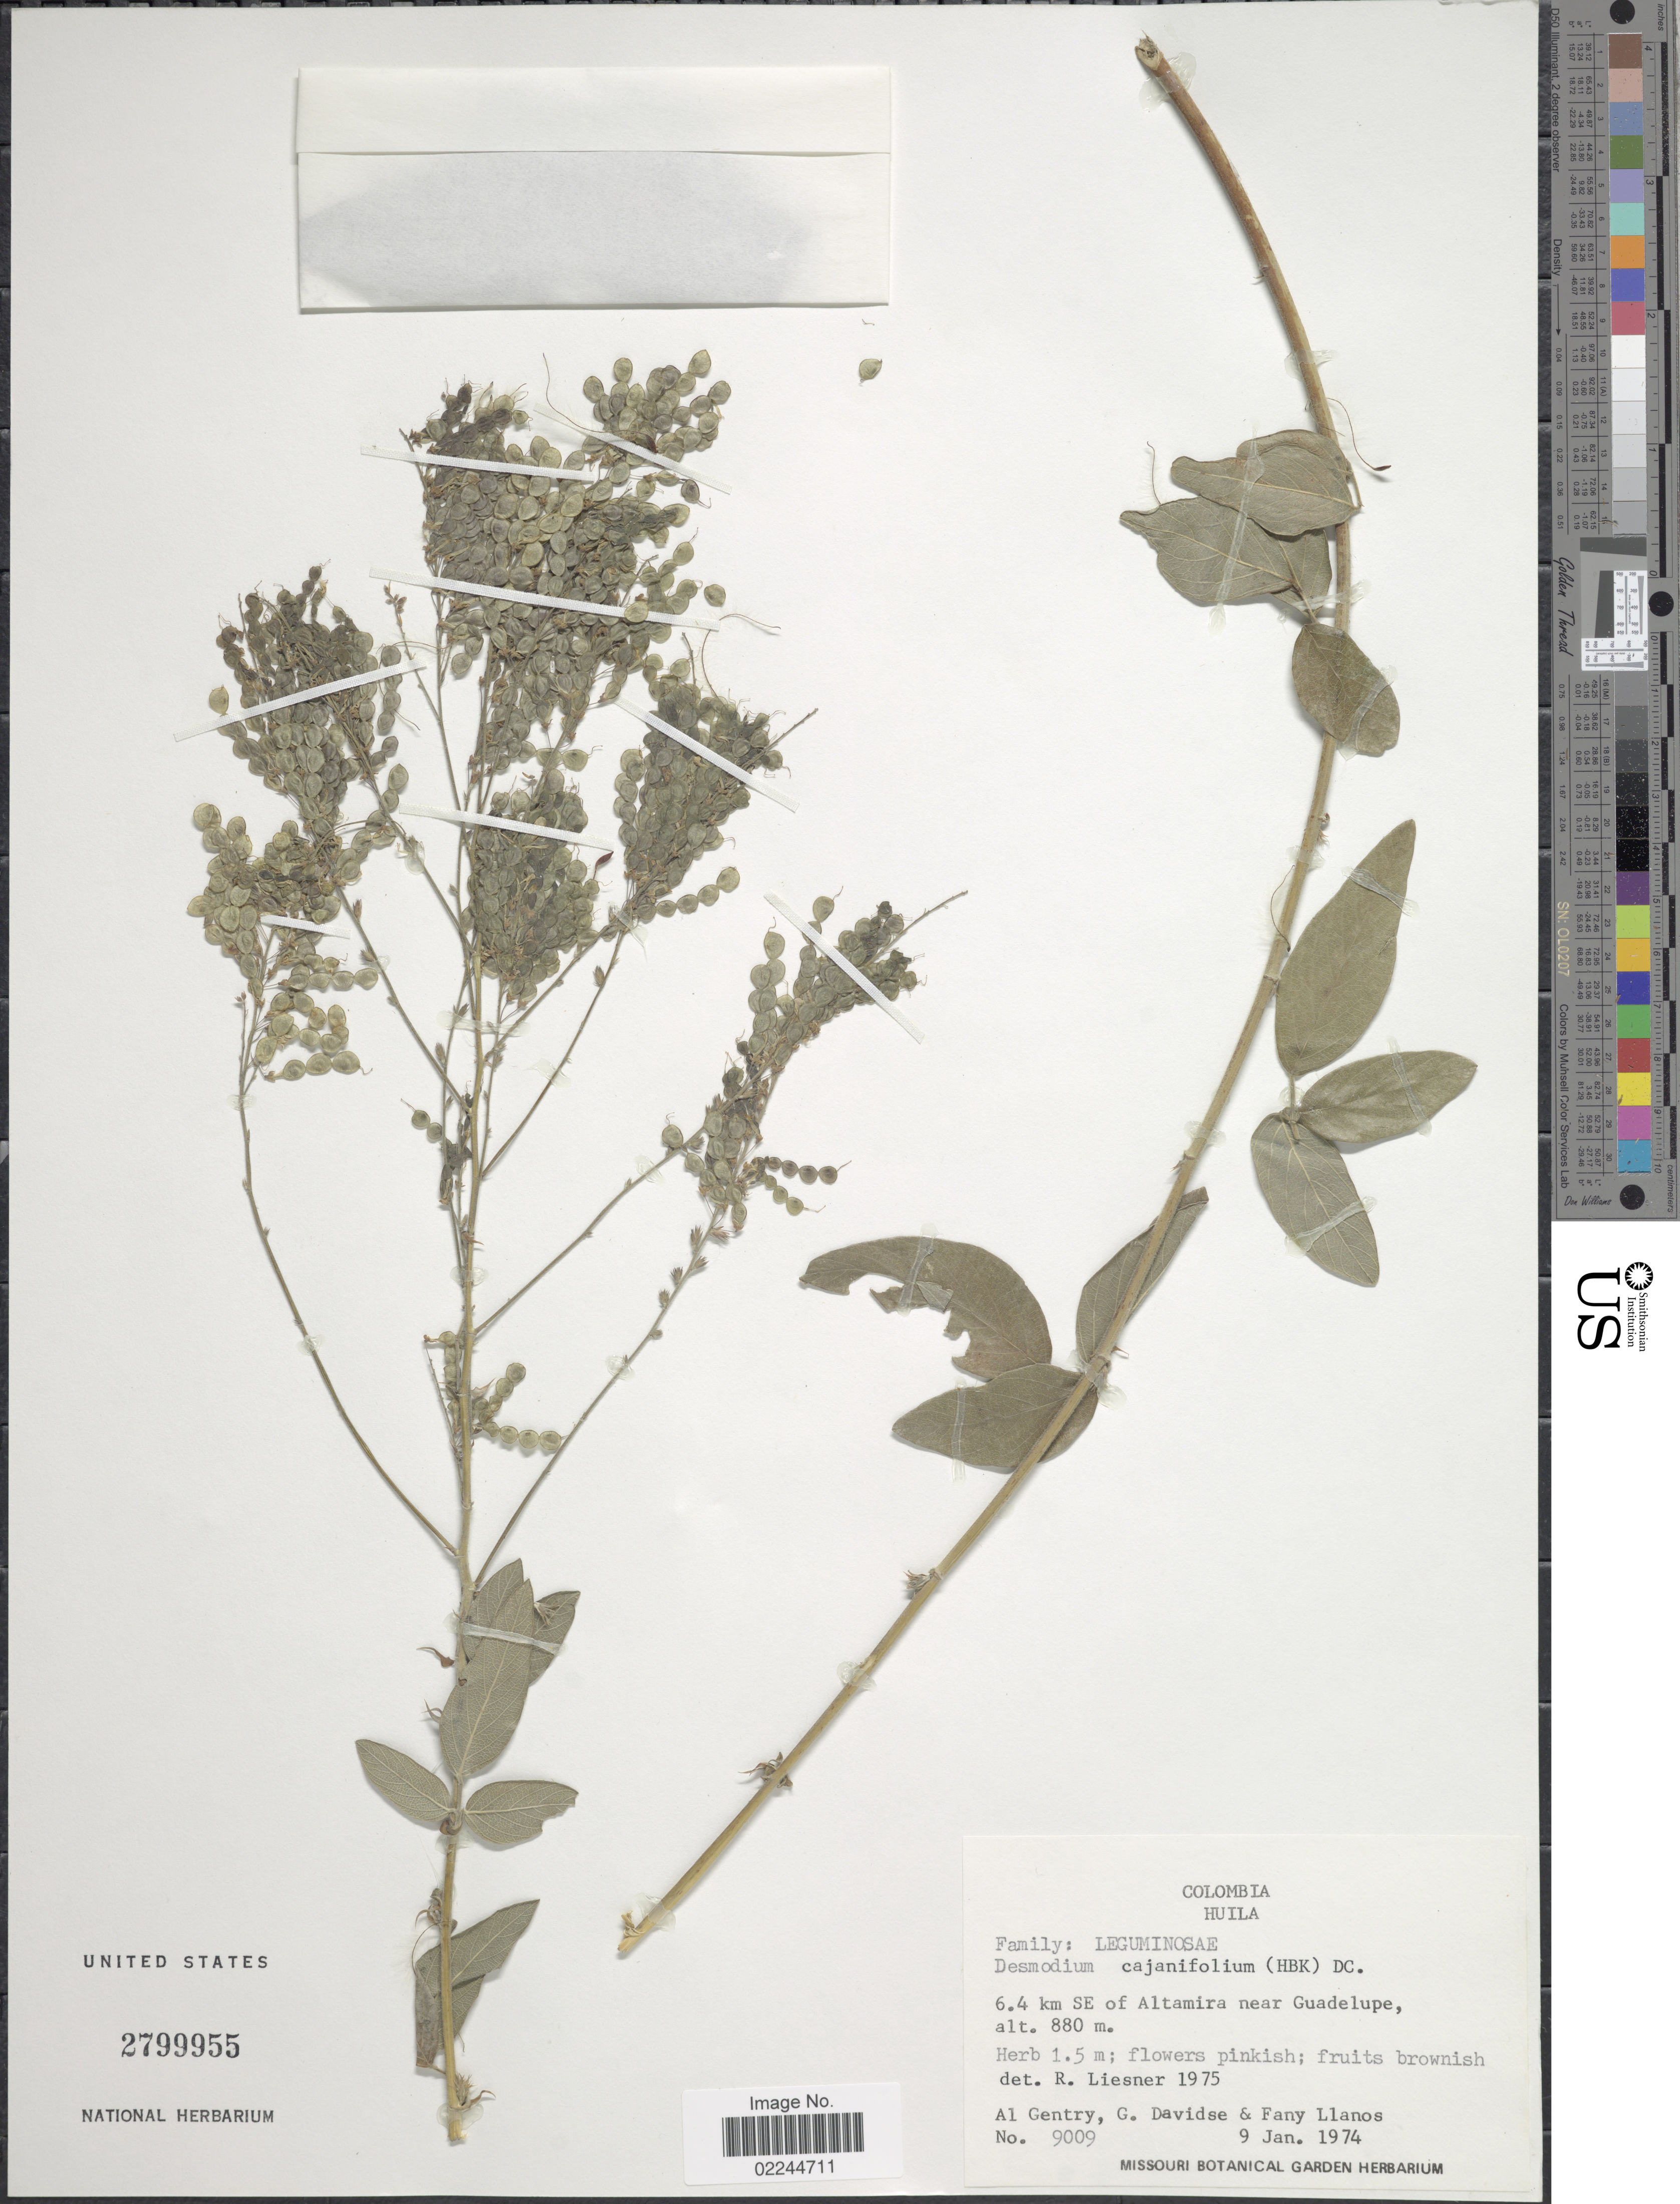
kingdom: Plantae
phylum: Tracheophyta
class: Magnoliopsida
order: Fabales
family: Fabaceae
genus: Desmodium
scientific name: Desmodium cajanifolium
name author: (Kunth) DC.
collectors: A. H. Gentry, G. Davidse & F. Llanos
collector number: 9009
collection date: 1974-01-09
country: Colombia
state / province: Huila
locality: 6.4 km SE of Altamira near Guadelupe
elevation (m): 880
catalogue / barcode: US 2799955